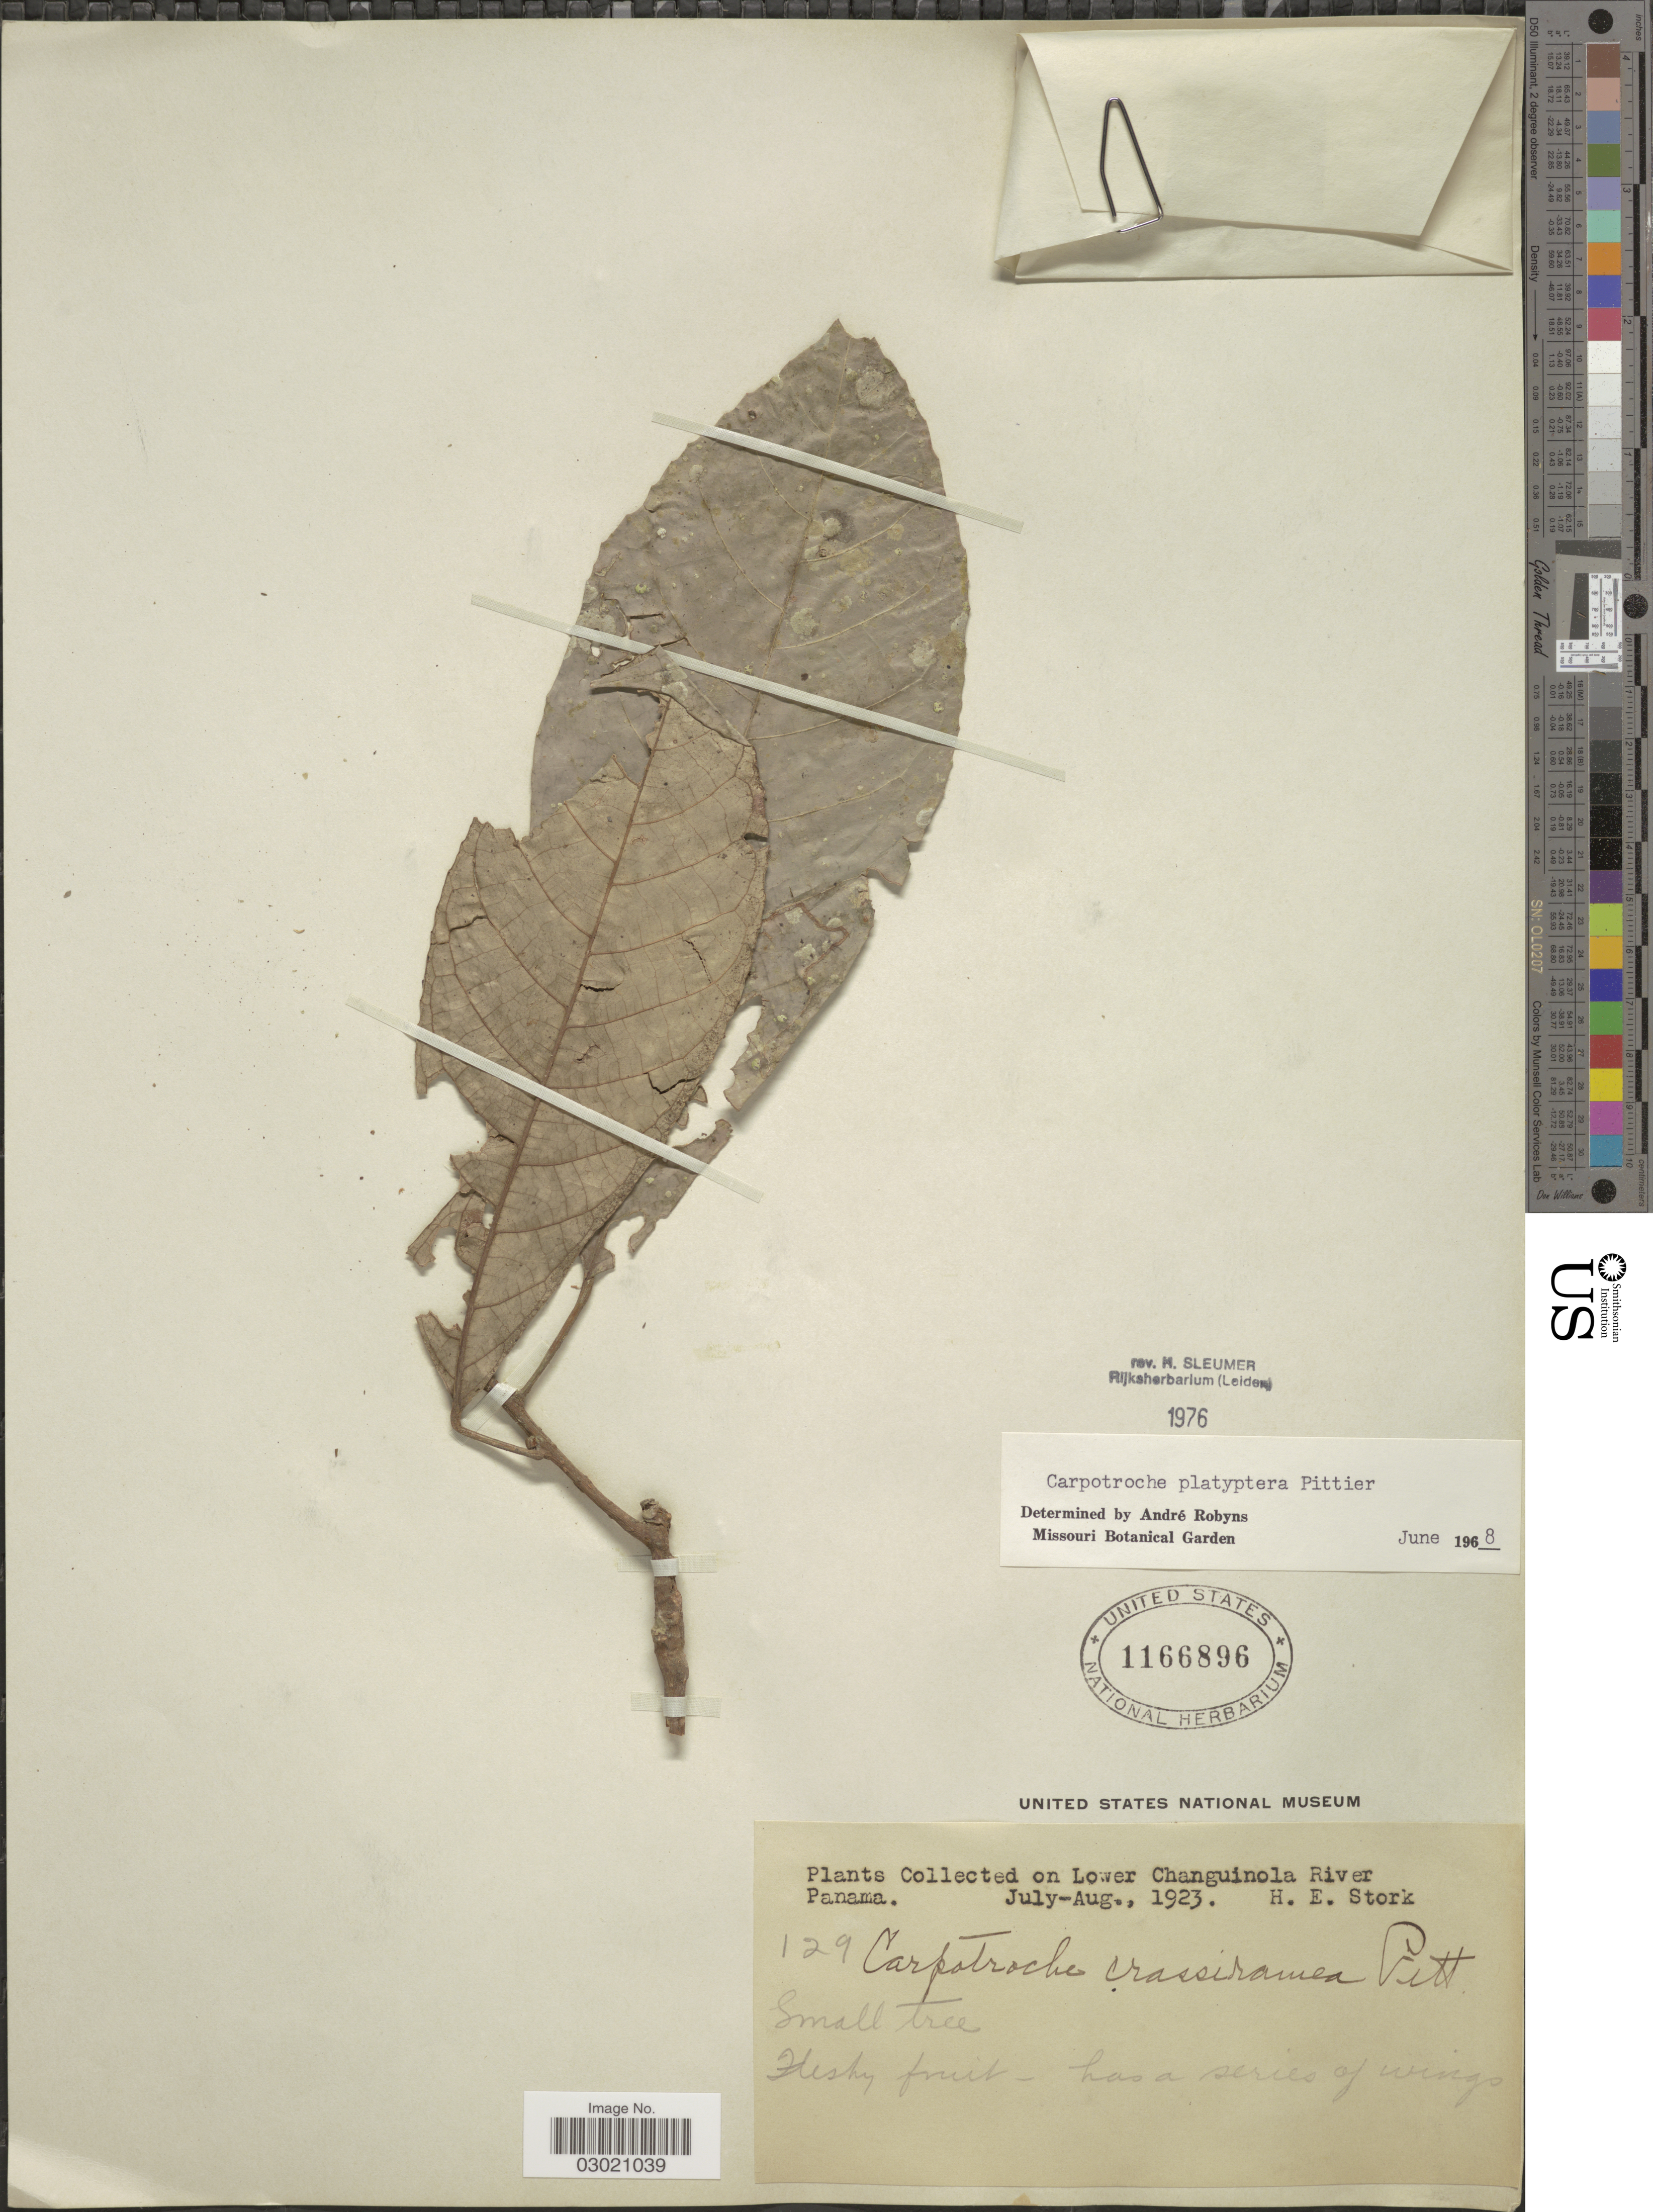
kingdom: Plantae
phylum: Tracheophyta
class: Magnoliopsida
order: Malpighiales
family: Achariaceae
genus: Carpotroche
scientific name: Carpotroche platyptera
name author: Pittier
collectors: H. E. Stork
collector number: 129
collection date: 1923-07/1923-08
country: Panama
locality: On Lower Changuinola River.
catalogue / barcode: US 1166896